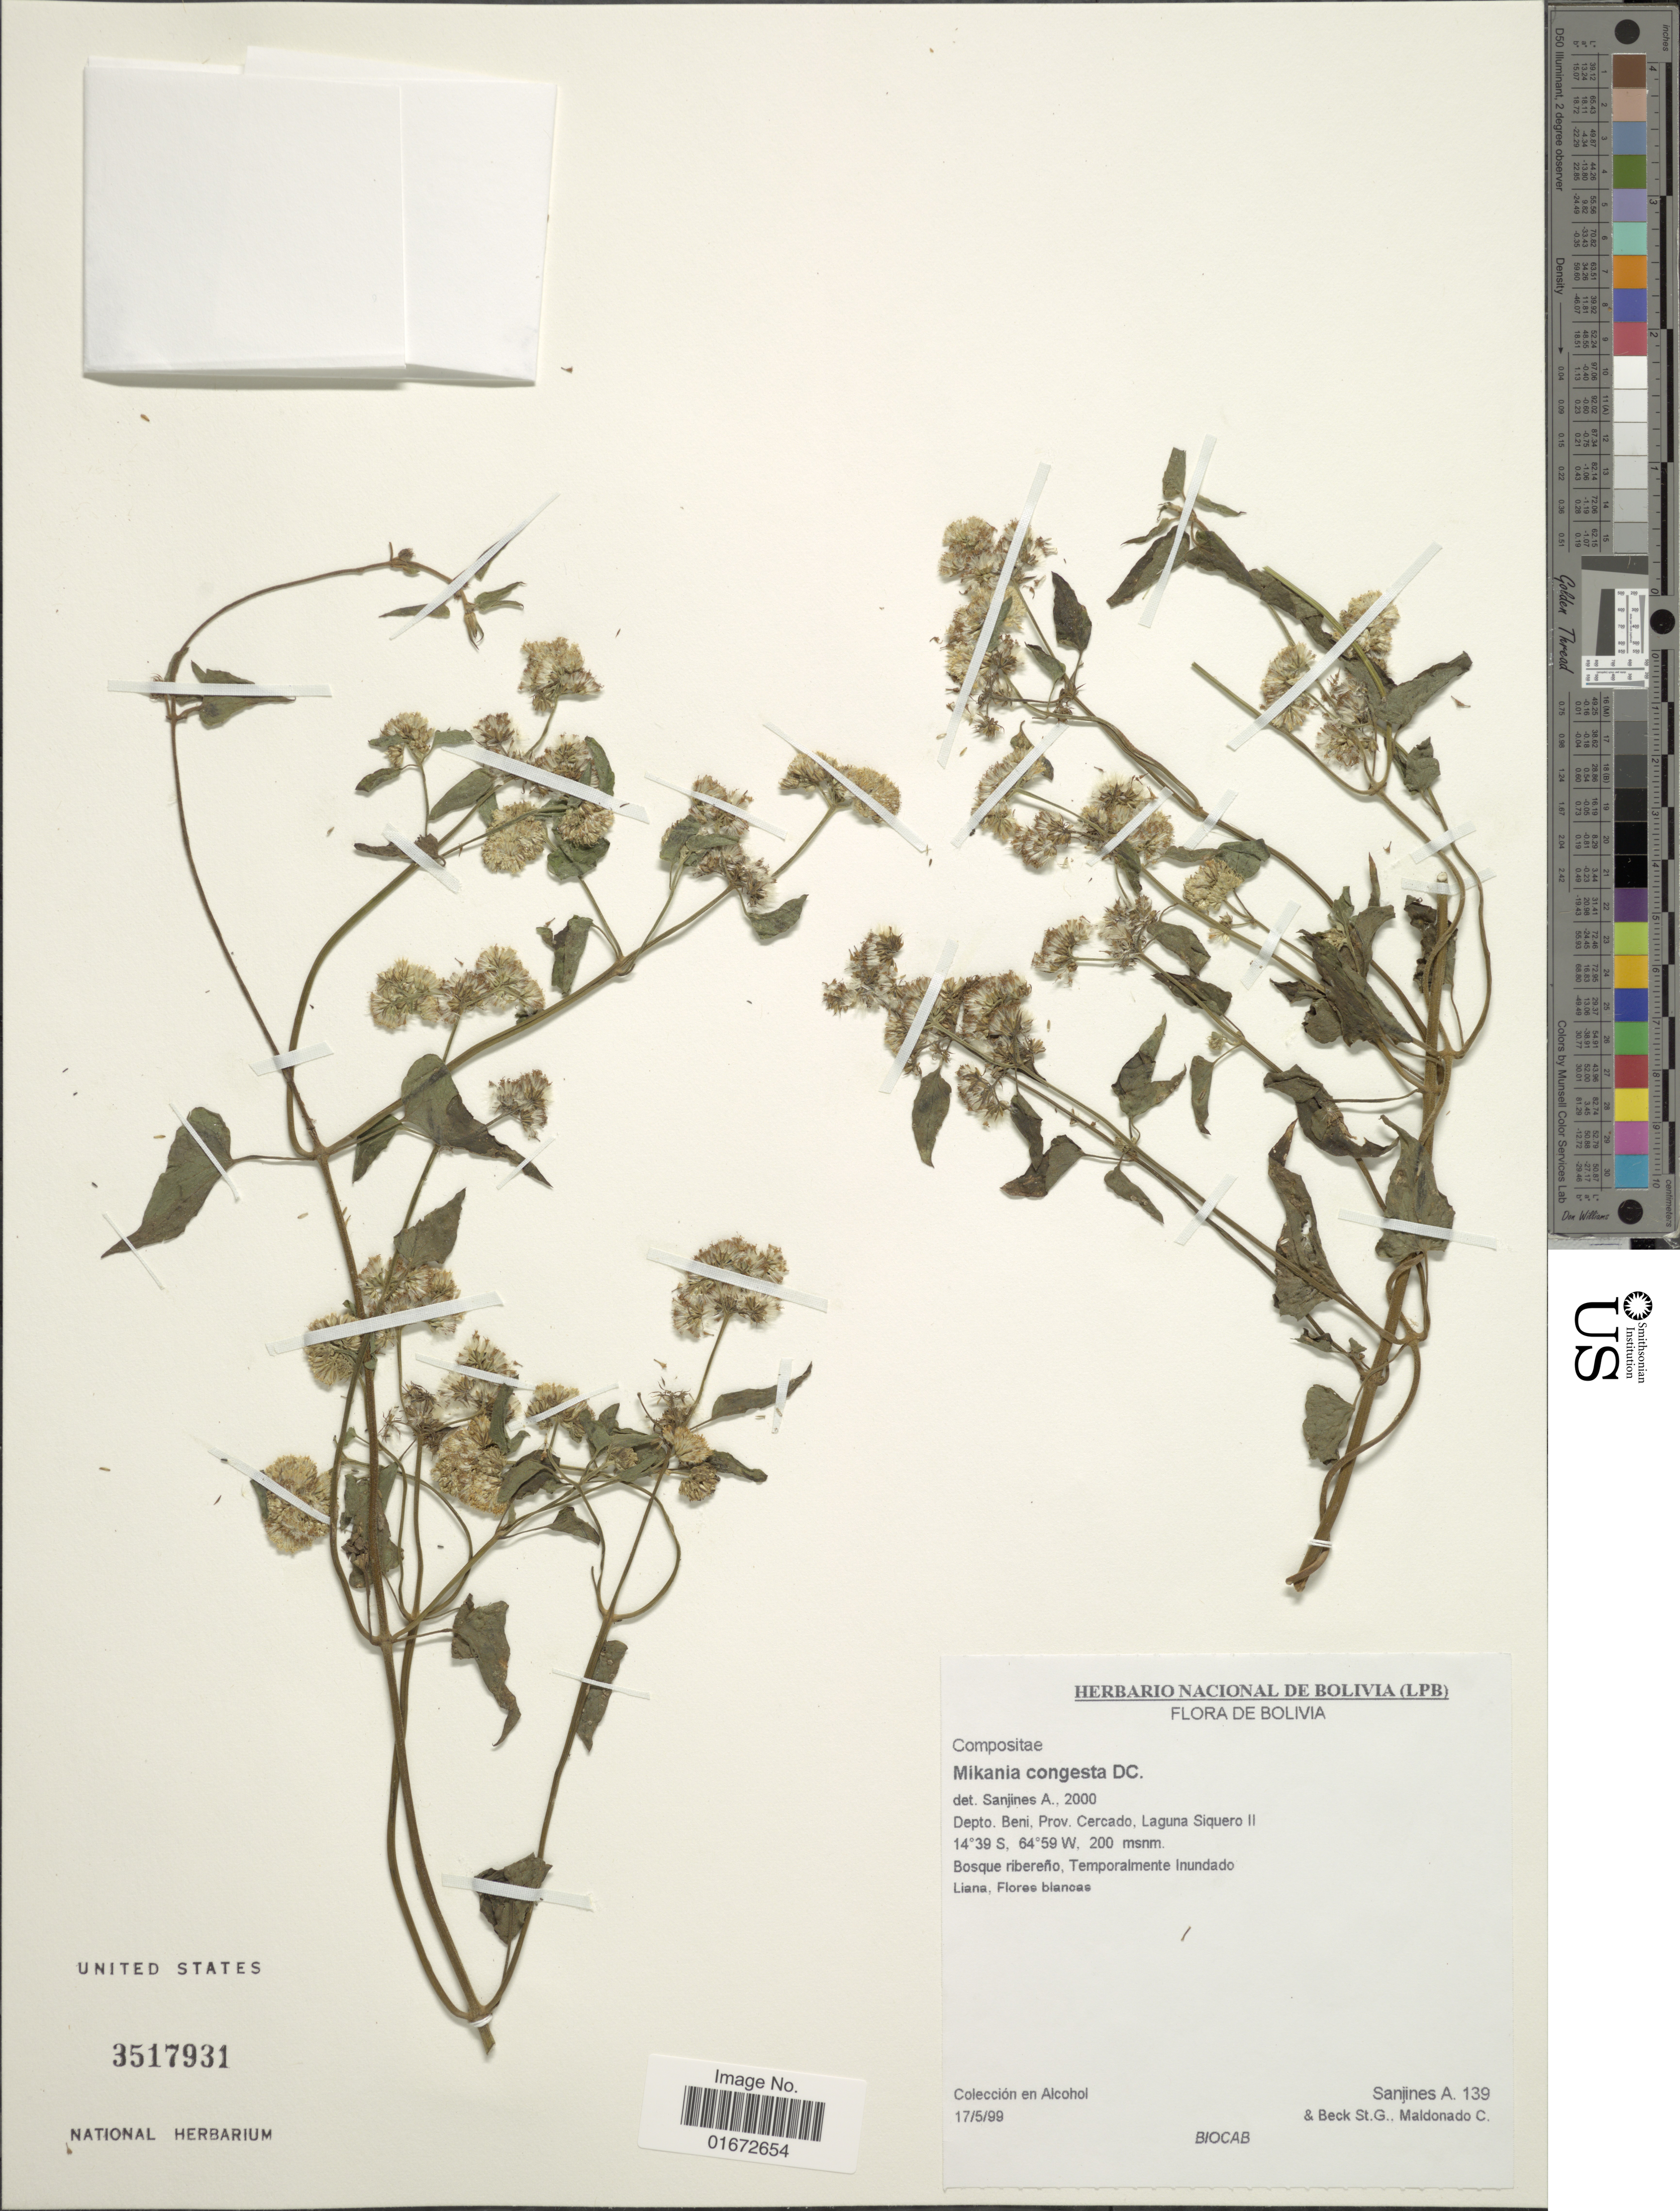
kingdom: Plantae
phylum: Tracheophyta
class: Magnoliopsida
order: Asterales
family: Asteraceae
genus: Mikania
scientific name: Mikania congesta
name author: DC.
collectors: A. Sanijnes, S. G. Beck & C. Maldonado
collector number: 139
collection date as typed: Transcribed d/m/y: 17/5/99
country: Bolivia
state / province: Beni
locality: Depto. Beni, Prov. Cercado, Laguna Siquero II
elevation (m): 200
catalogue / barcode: US 3517931